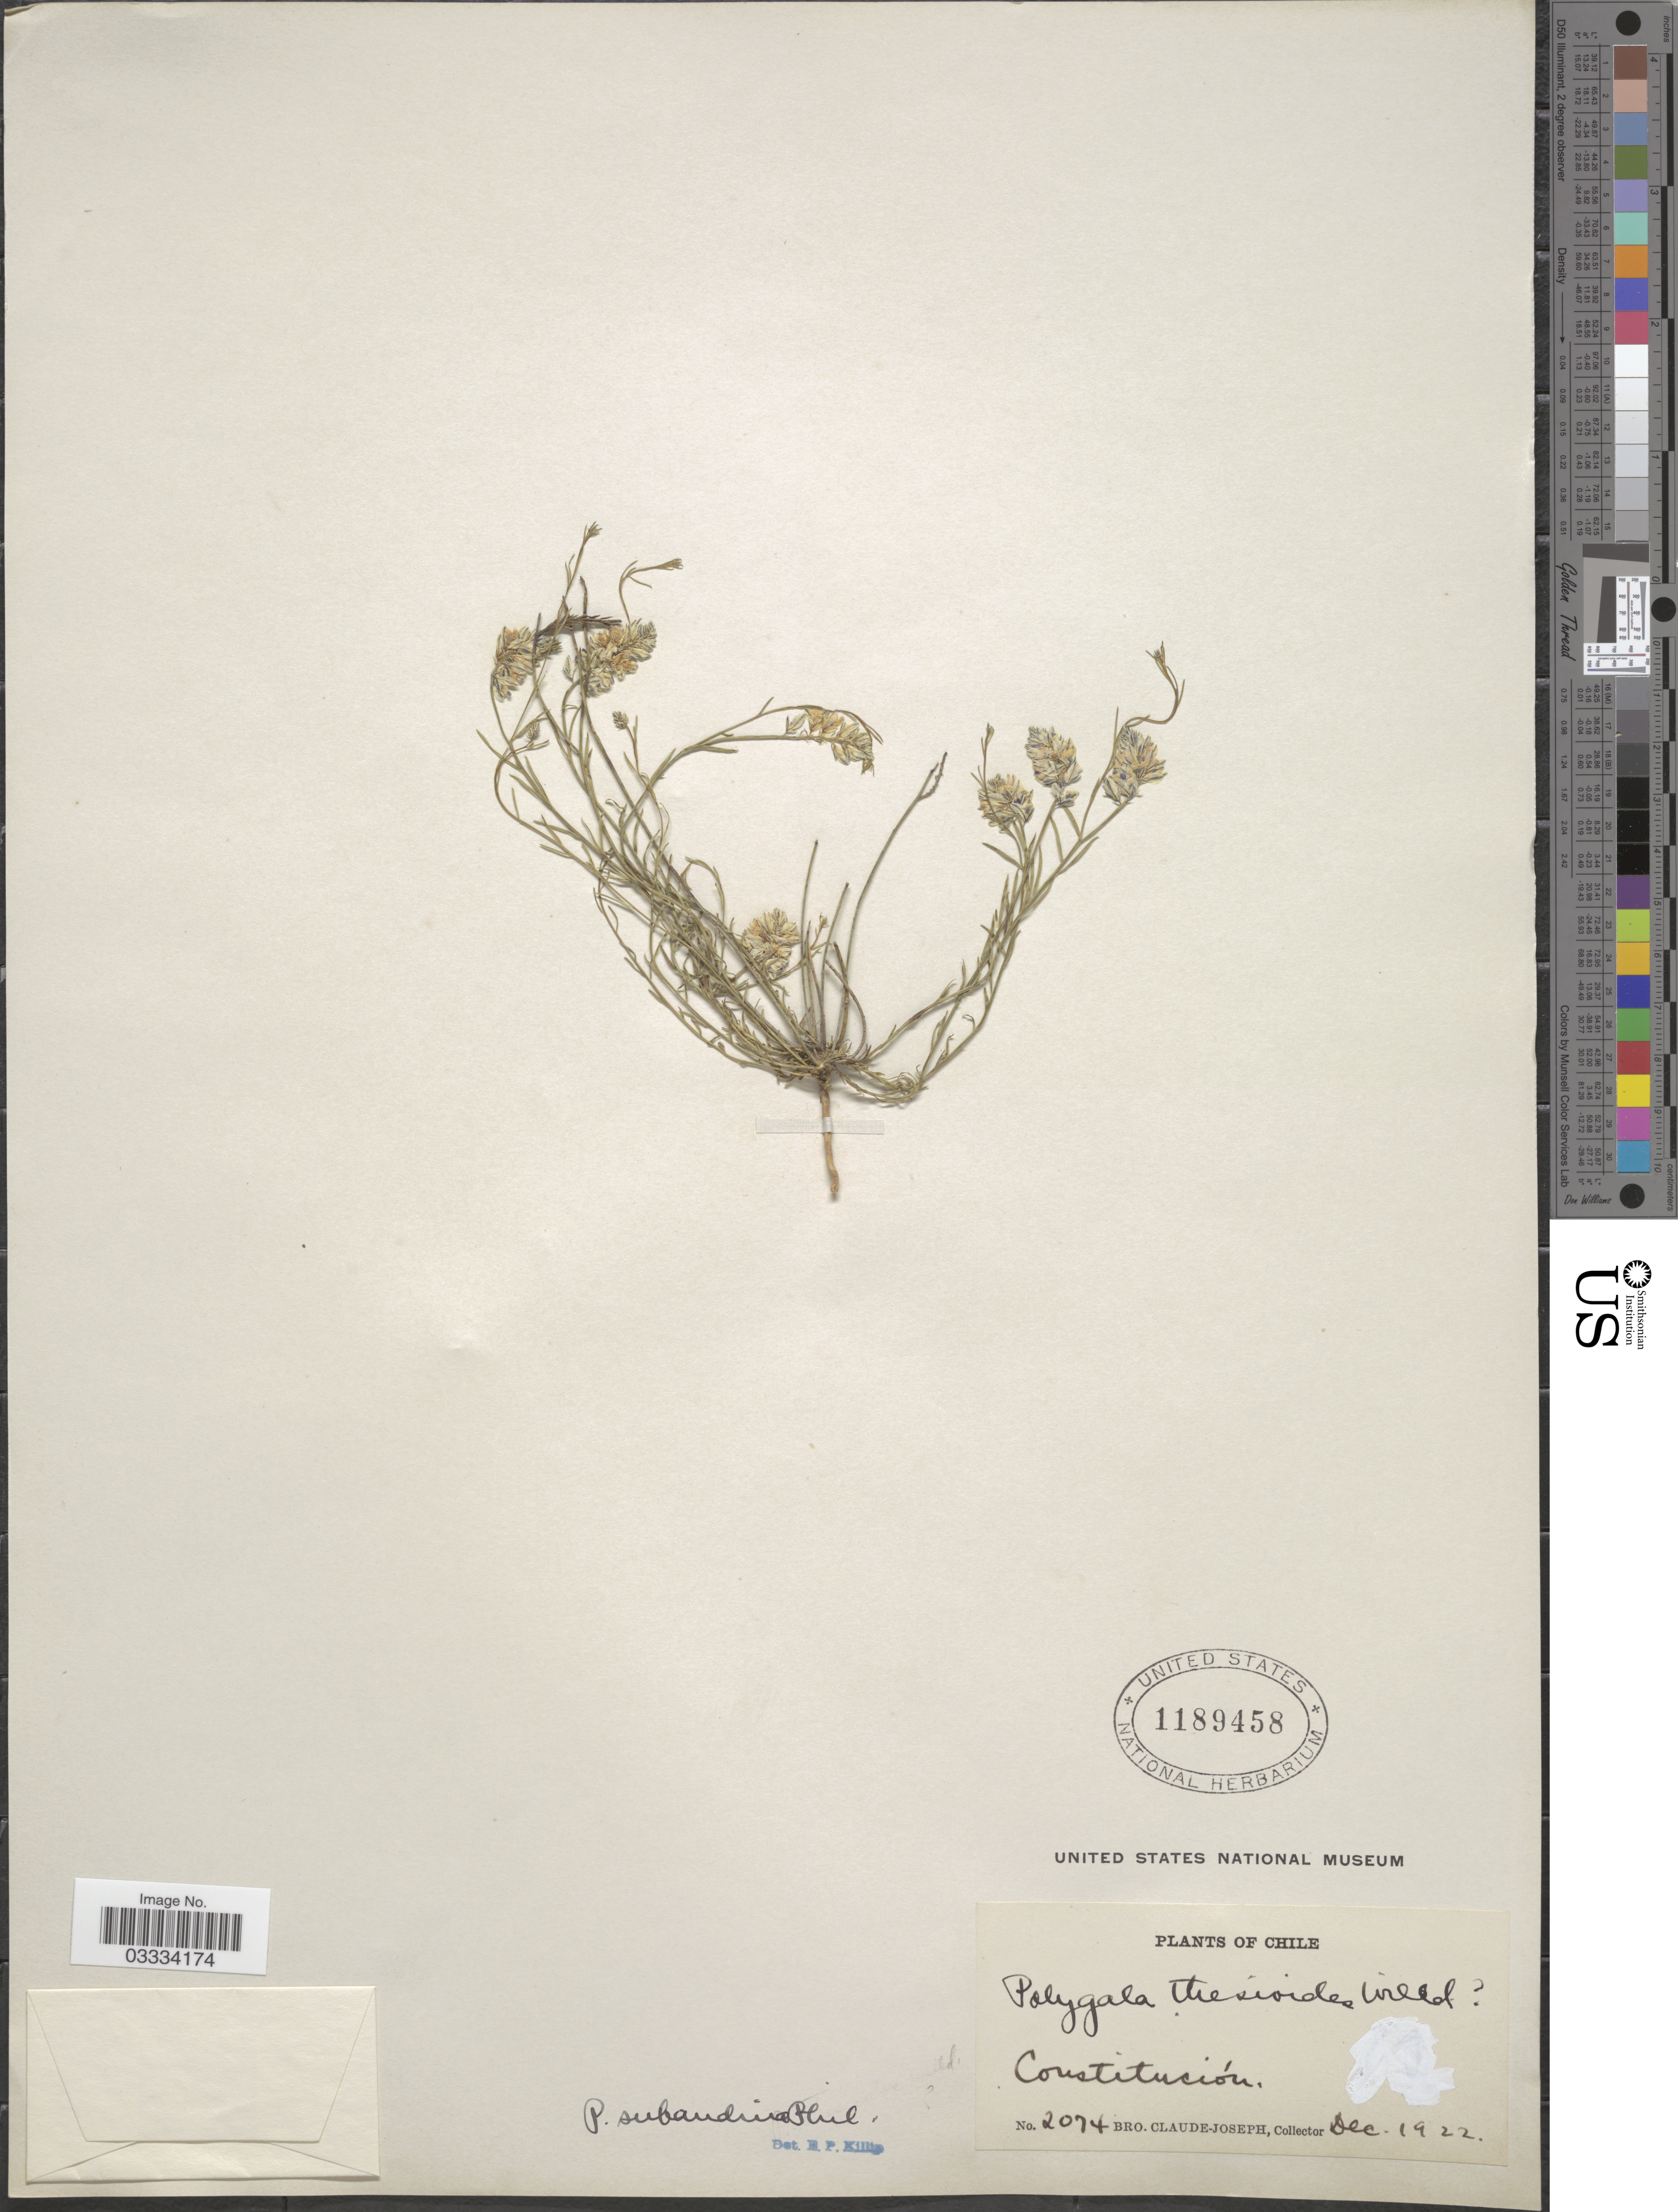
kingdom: Plantae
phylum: Tracheophyta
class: Magnoliopsida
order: Fabales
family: Polygalaceae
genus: Polygala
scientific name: Polygala subandina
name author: Phil.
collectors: Bro. Claude-Joseph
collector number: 2074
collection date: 1922-12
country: Chile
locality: Constitución.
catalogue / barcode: US 1189458